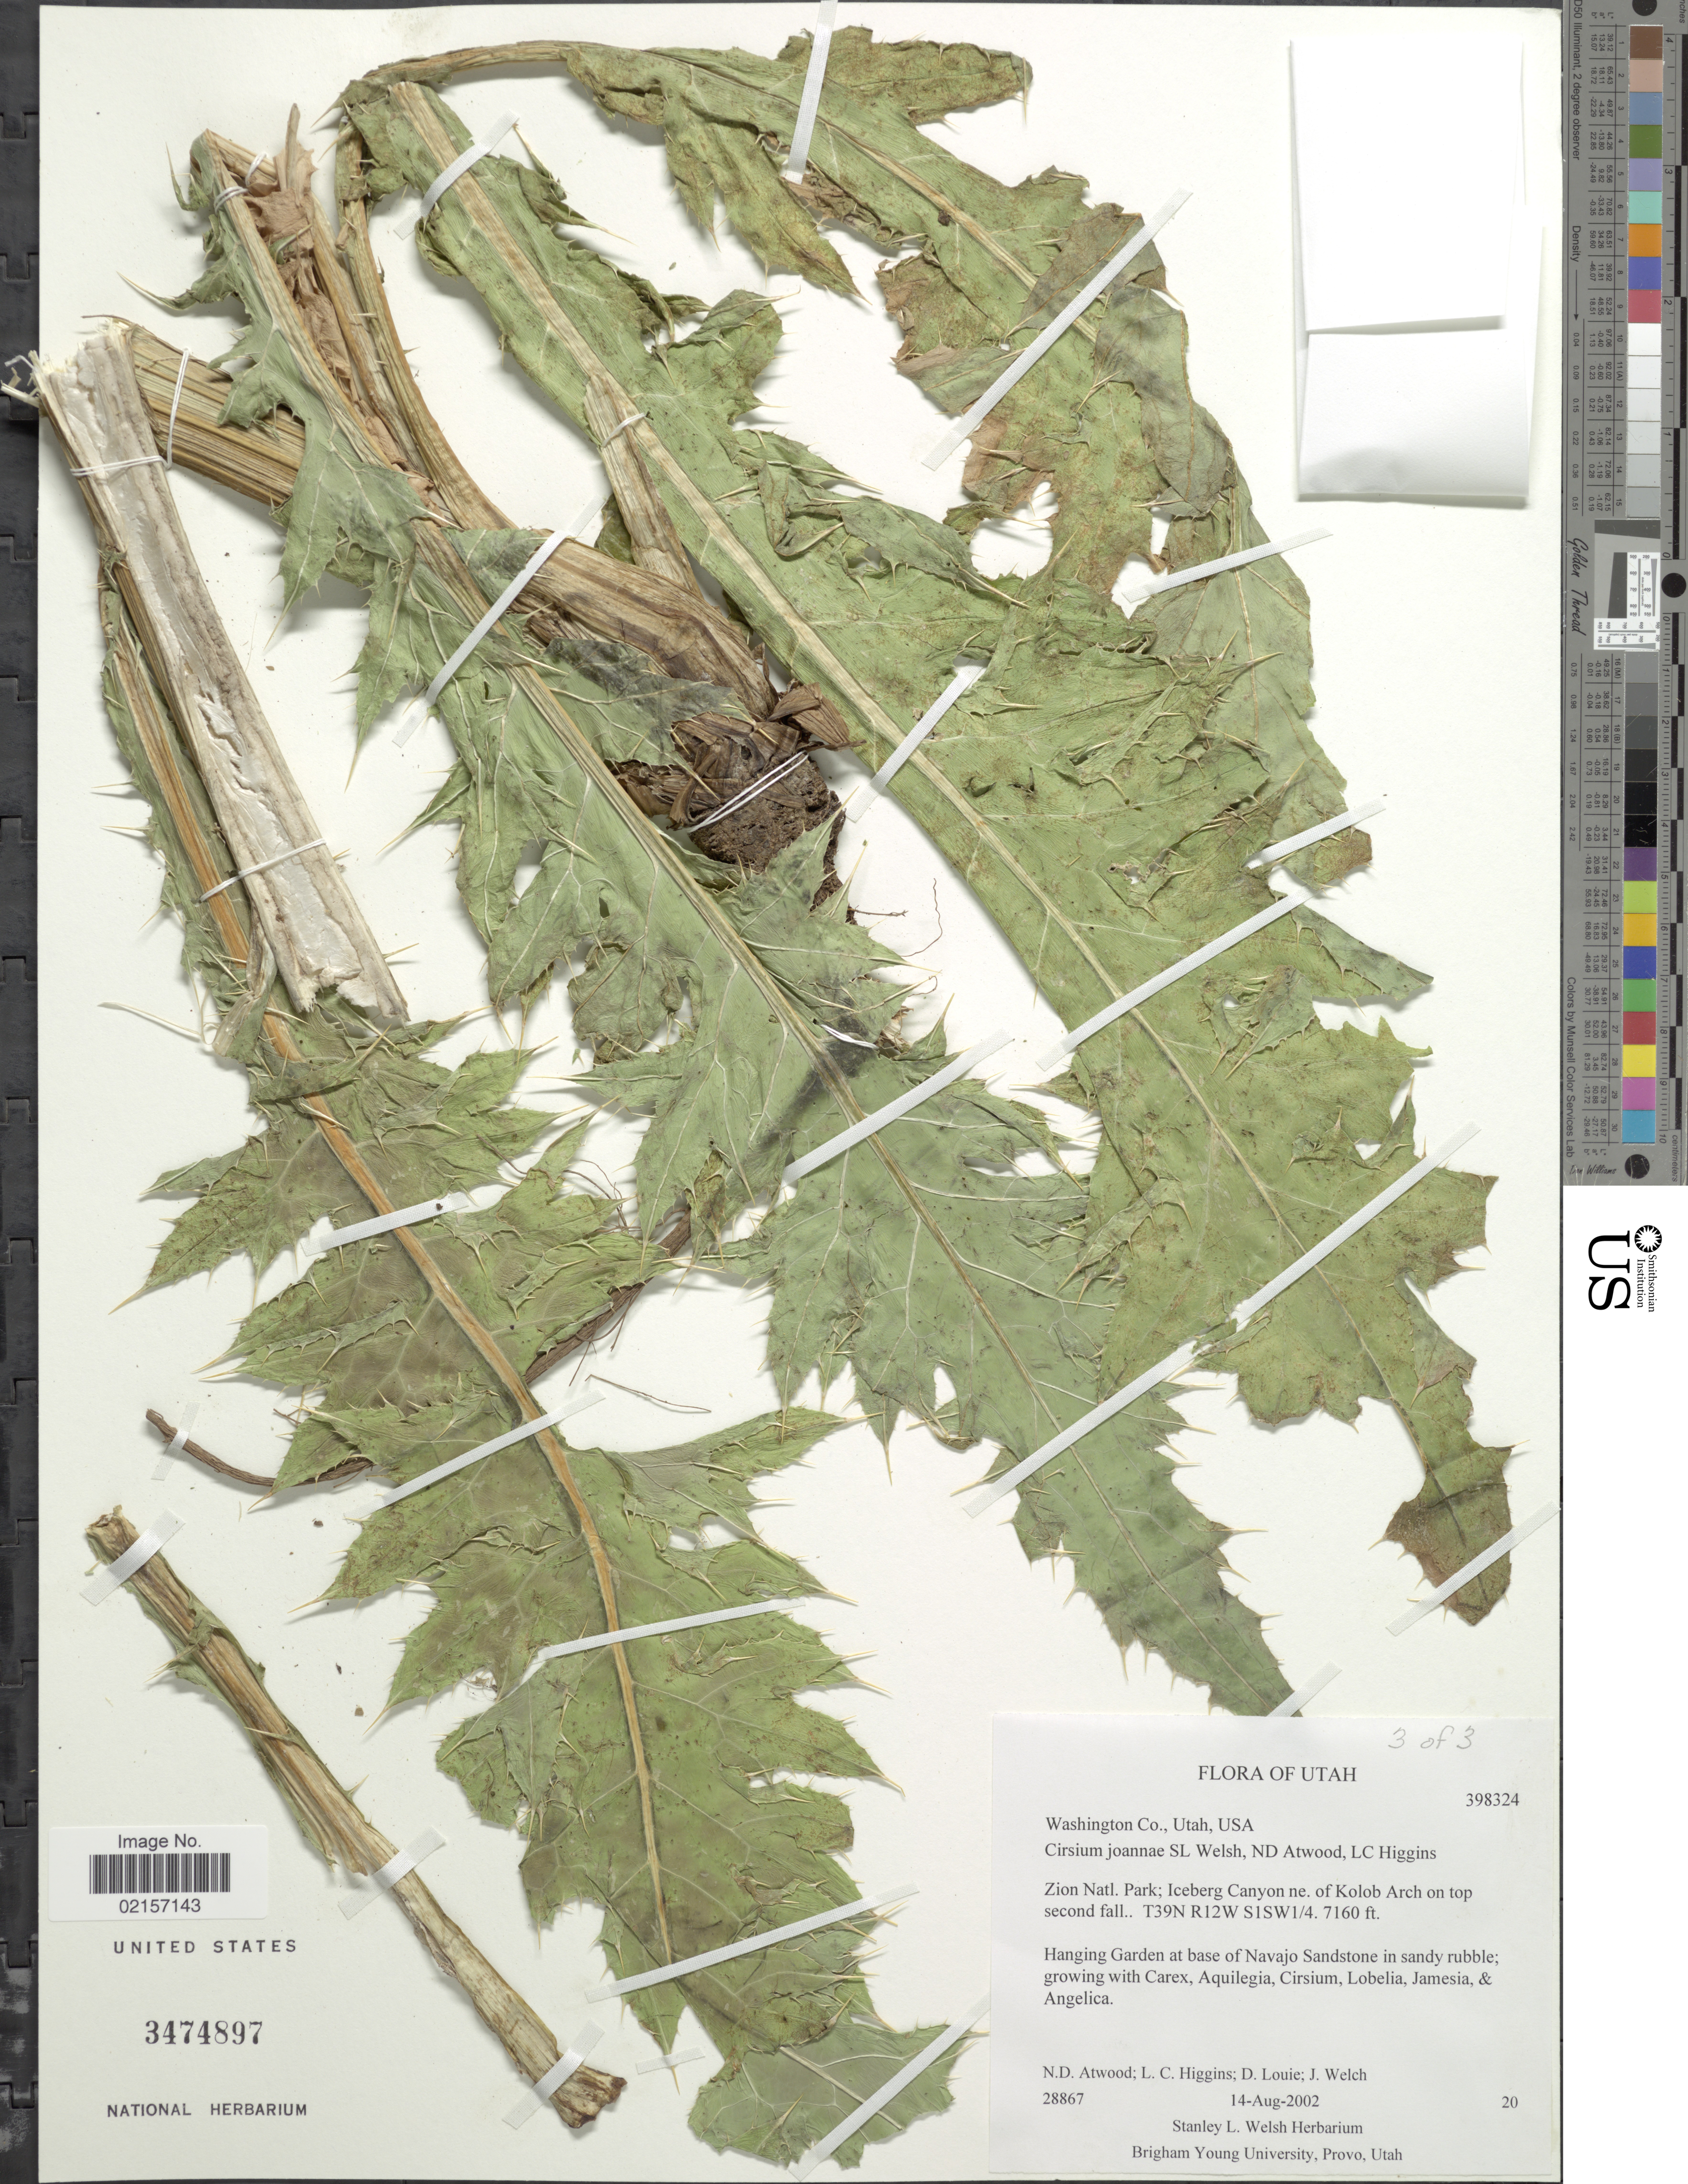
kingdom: Plantae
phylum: Tracheophyta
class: Magnoliopsida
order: Asterales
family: Asteraceae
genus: Cirsium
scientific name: Cirsium joannae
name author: S.L. Welsh et al.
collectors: N. Atwood, L. Higgins, D. Louie & J. Welch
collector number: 28867/398324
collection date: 2002-08-14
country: United States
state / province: Utah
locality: Washington Co., Zion Natl. Park; Iceberg Canyon ne. of Kolob Arch on top second fall, T39N R12W S1SW1/4, Hanging Garden at base of Navajo Sandstone in sandy rubble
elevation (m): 2182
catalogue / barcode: US 3474897